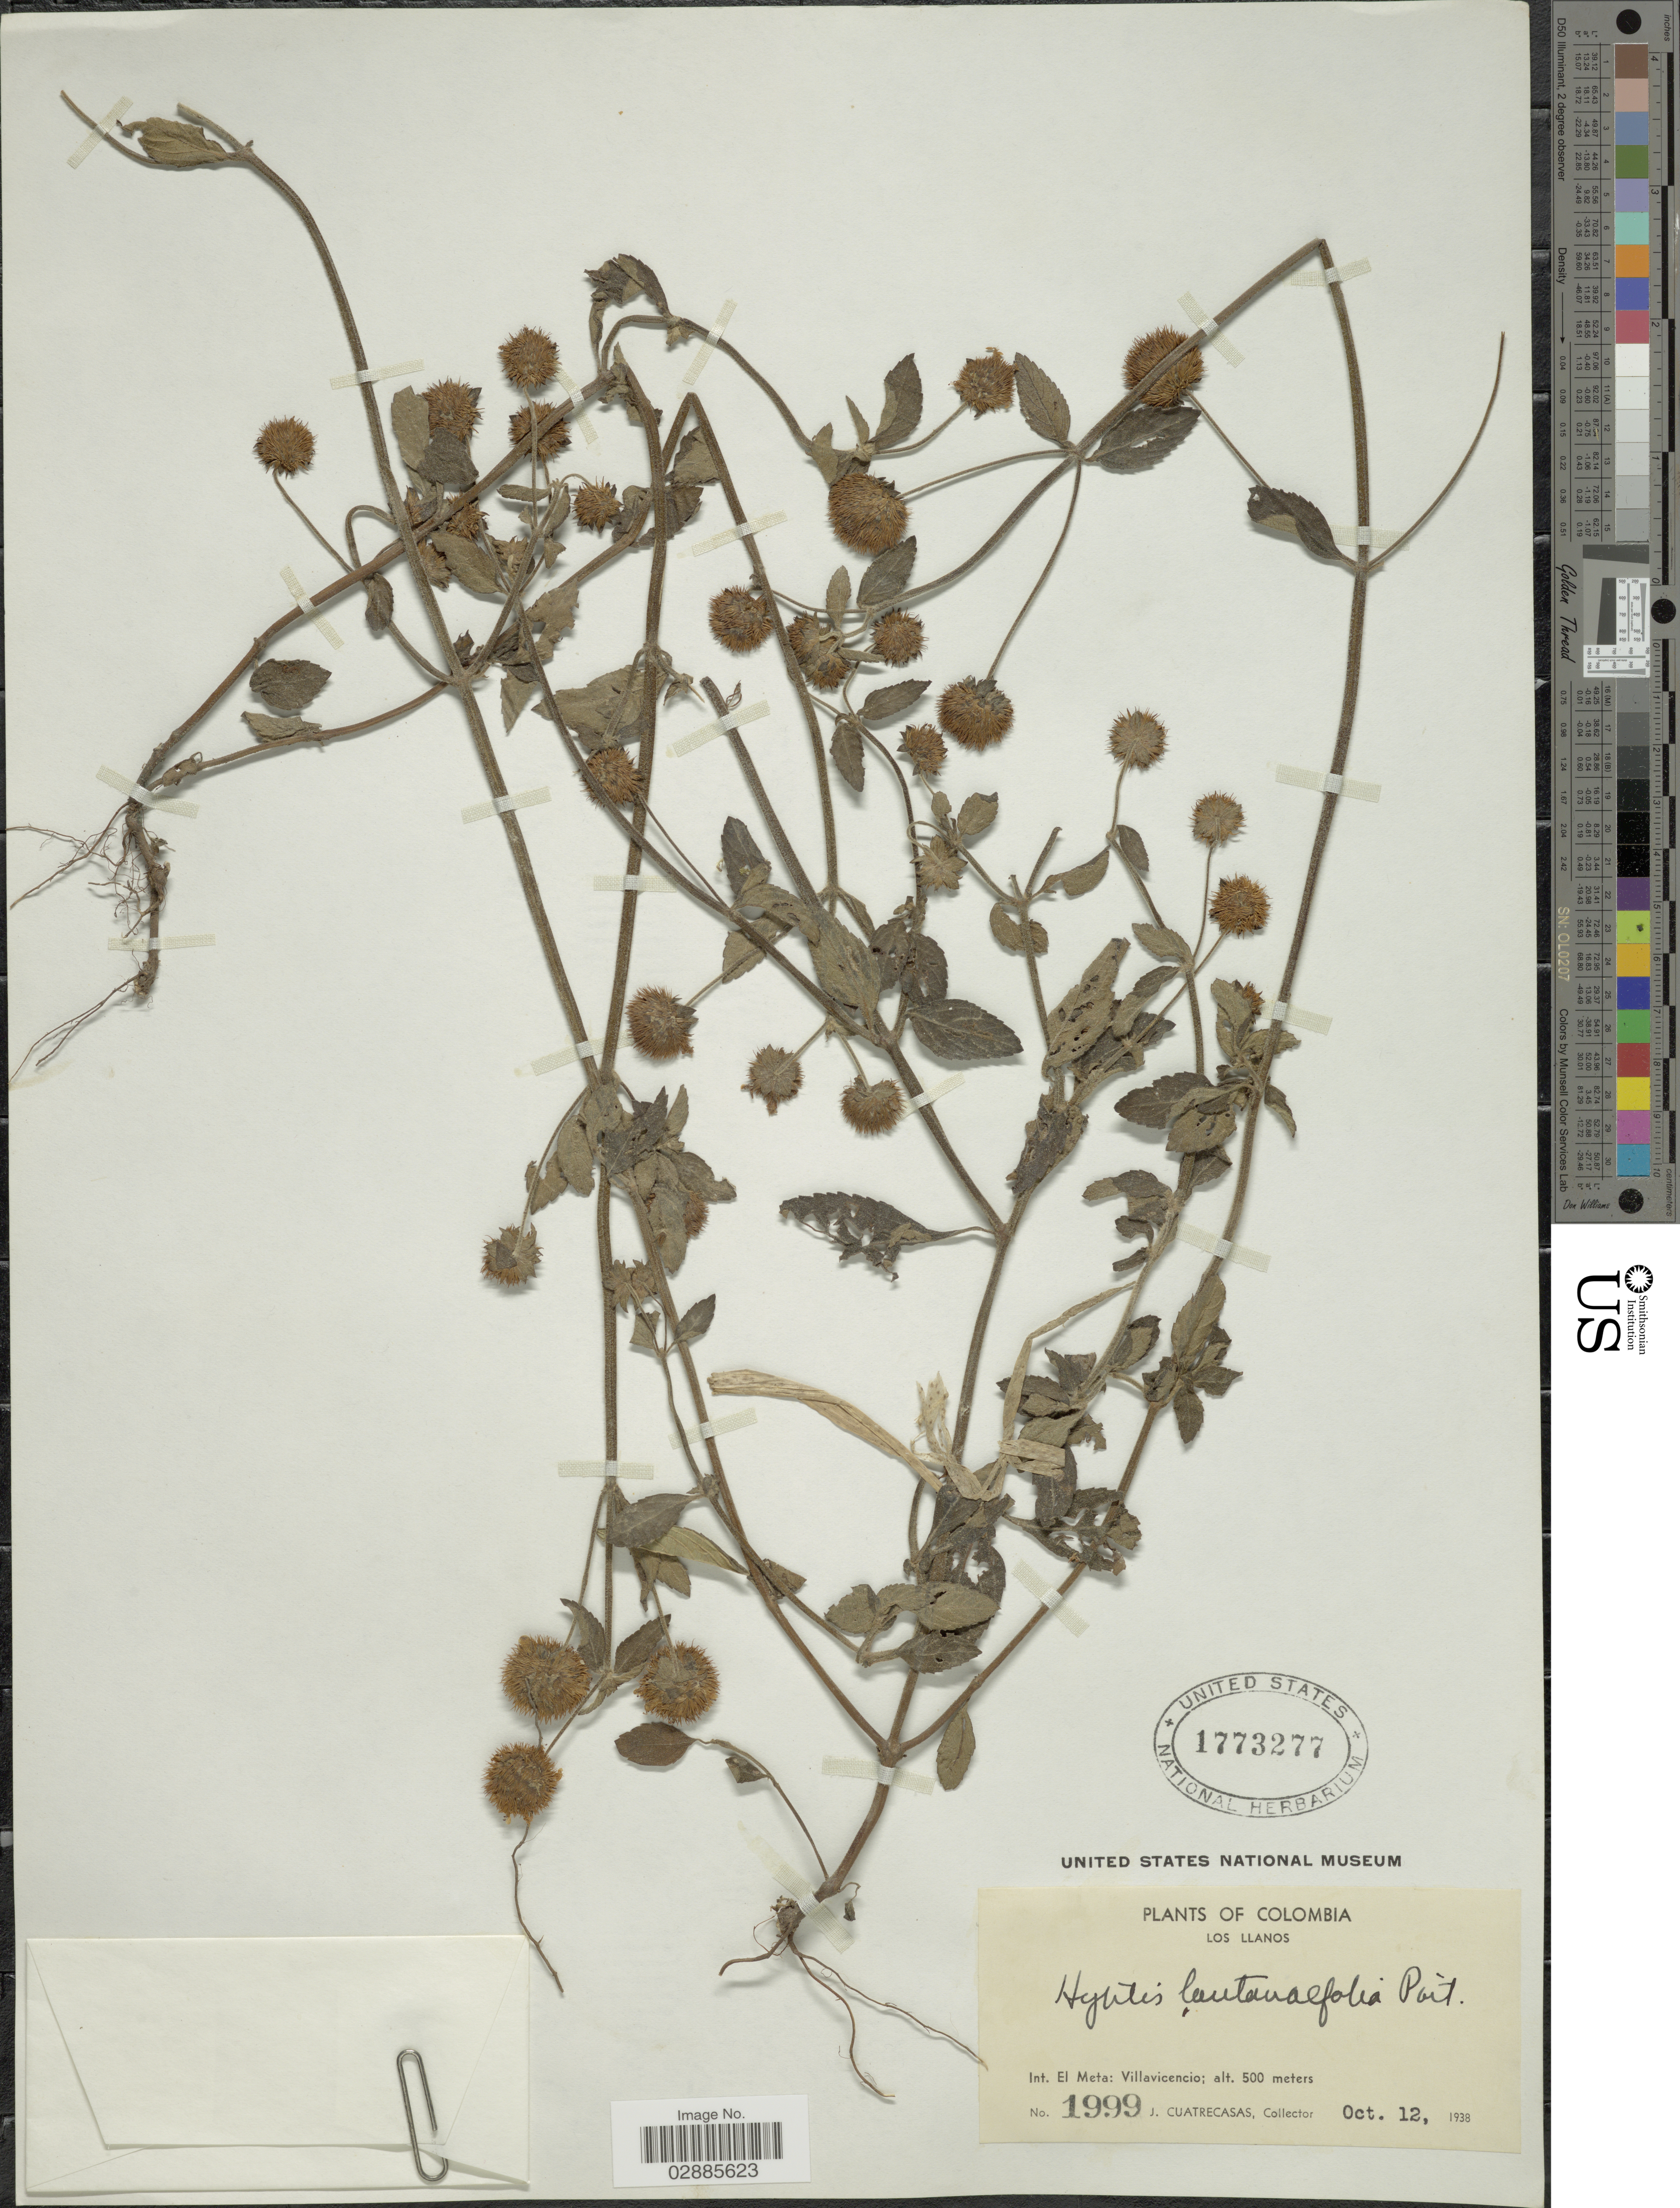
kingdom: Plantae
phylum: Tracheophyta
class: Magnoliopsida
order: Lamiales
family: Lamiaceae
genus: Hyptis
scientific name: Hyptis lantanifolia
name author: Poit.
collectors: J. Cuatrecasas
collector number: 1999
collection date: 1938-10-12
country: Colombia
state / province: Meta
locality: Los Llanos. Int. El Meta: Villavicencio.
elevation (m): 500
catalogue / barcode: US 1773277